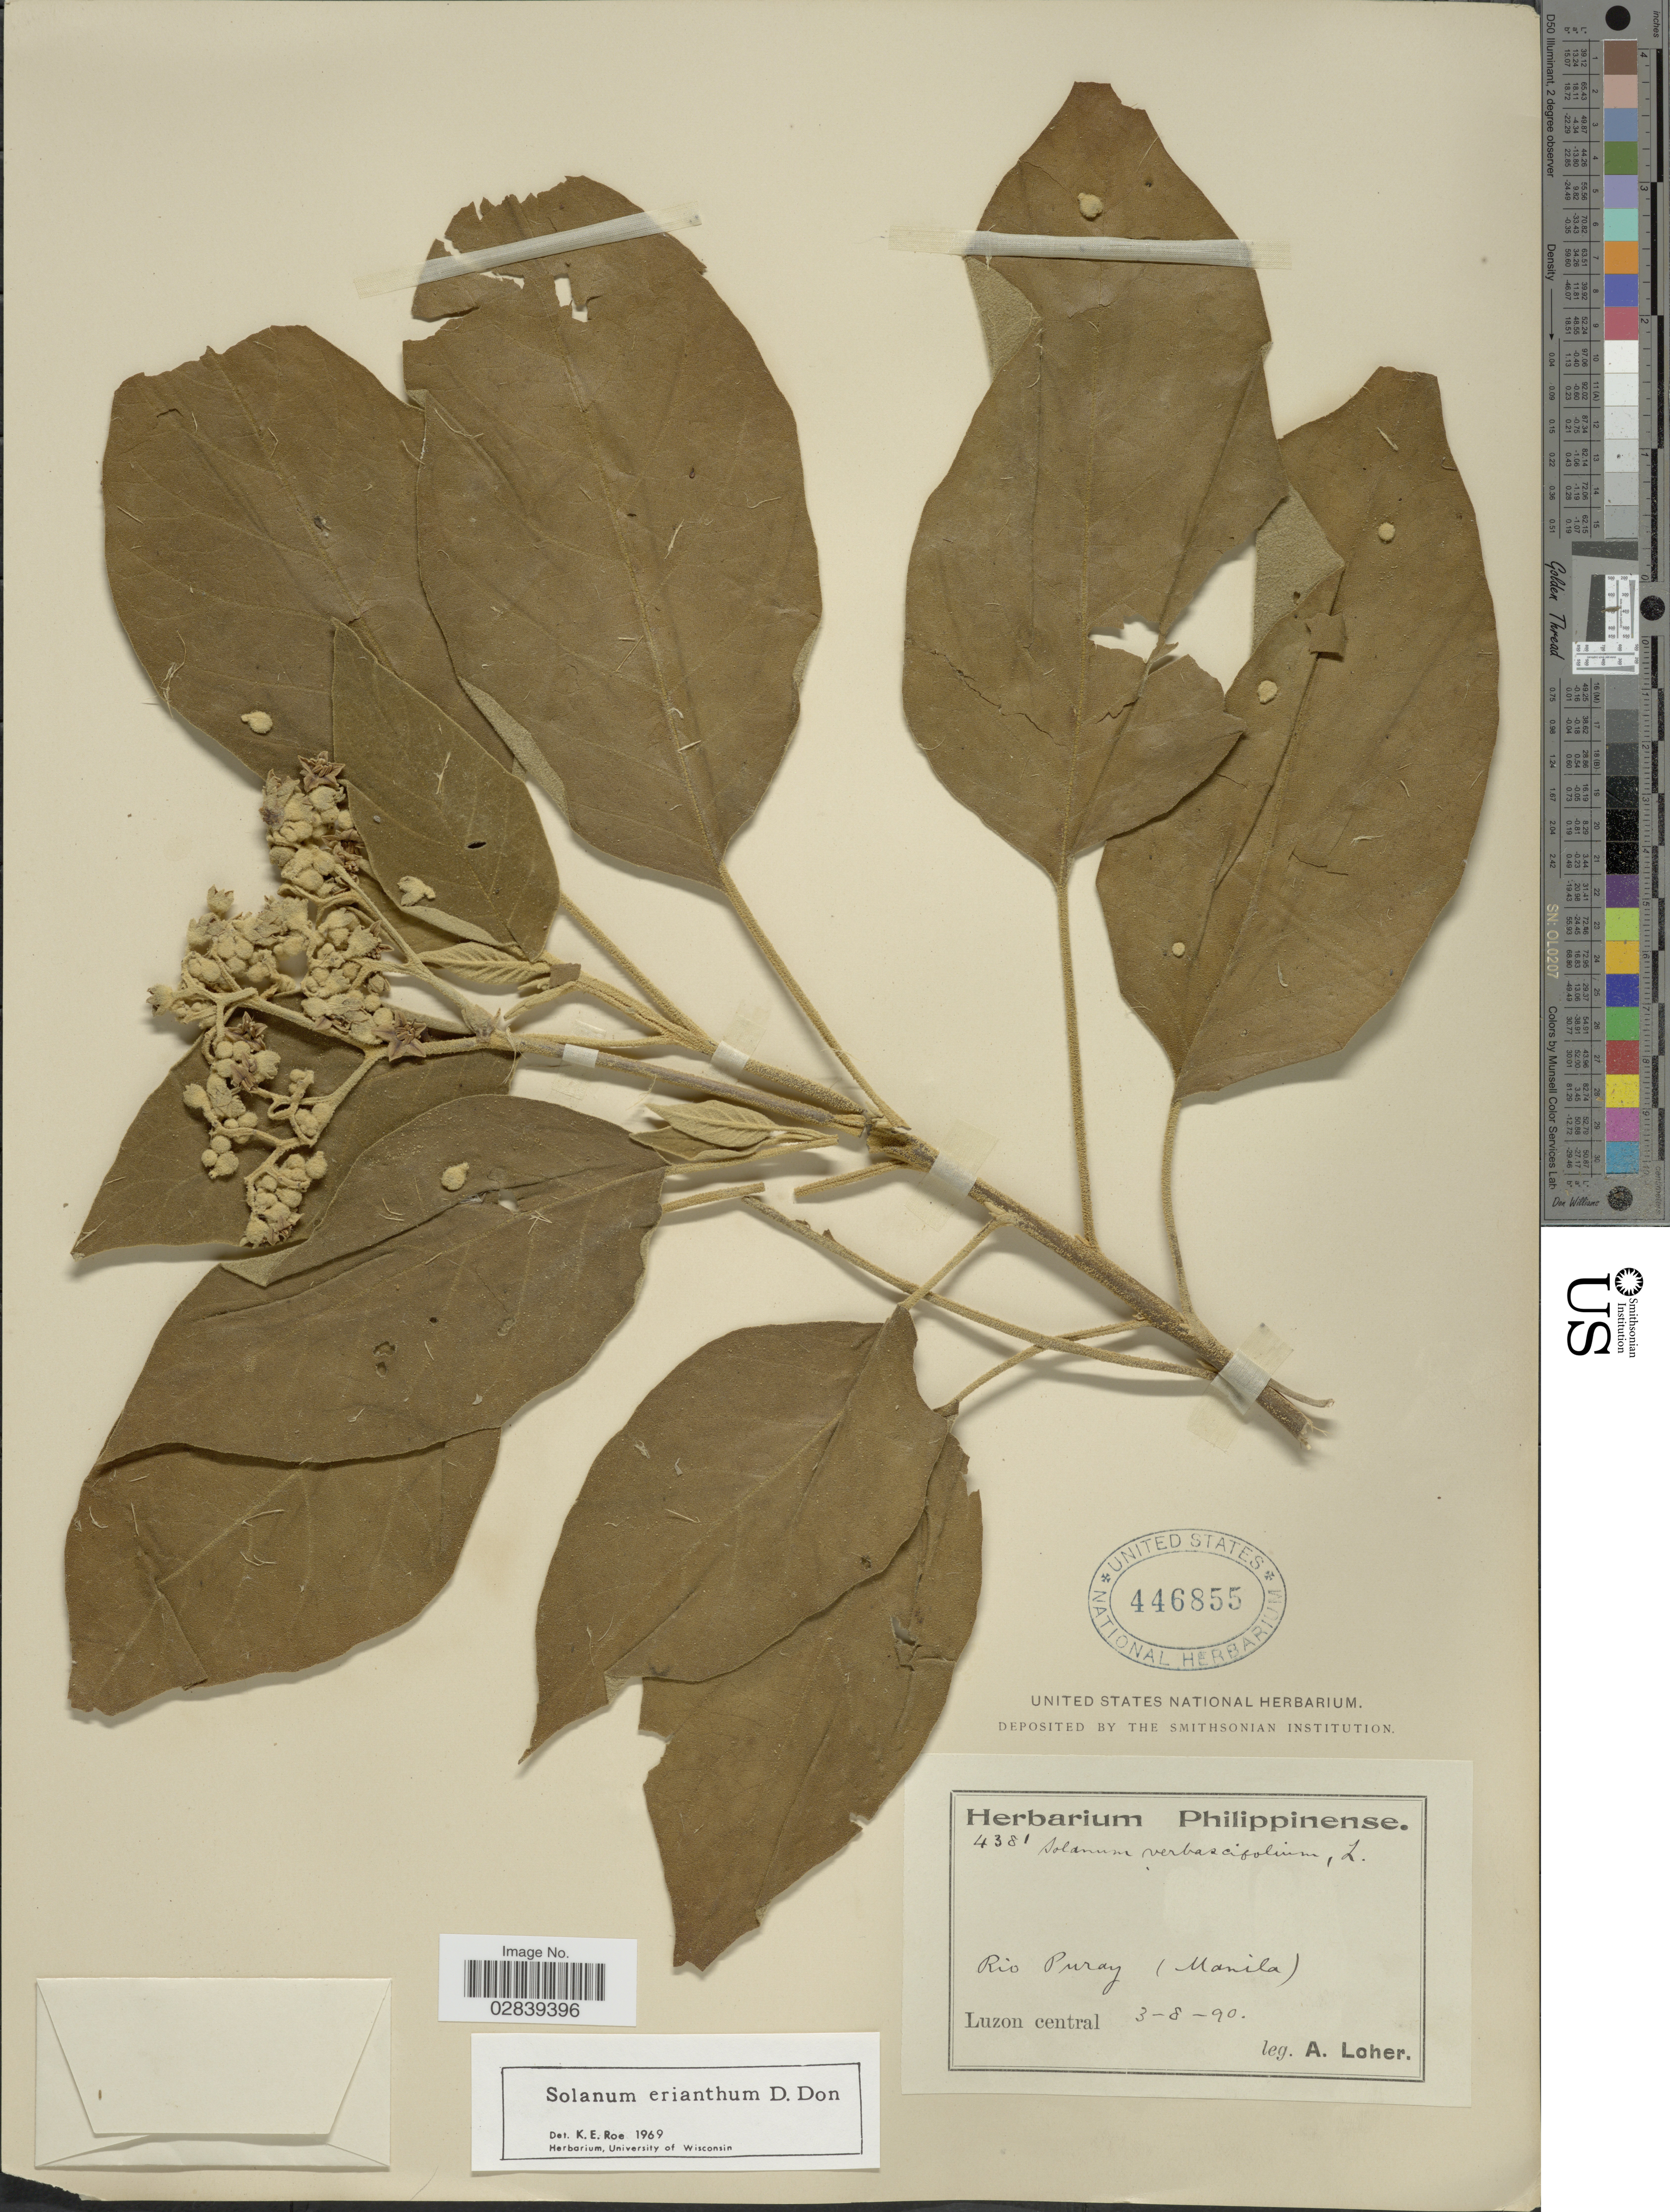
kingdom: Plantae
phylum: Tracheophyta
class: Magnoliopsida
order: Solanales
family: Solanaceae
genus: Solanum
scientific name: Solanum erianthum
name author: D. Don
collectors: A. Loher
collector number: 4381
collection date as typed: Transcribed d/m/y: 3/8/90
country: Philippines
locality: Rio Puray (Manila).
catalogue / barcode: US 446855